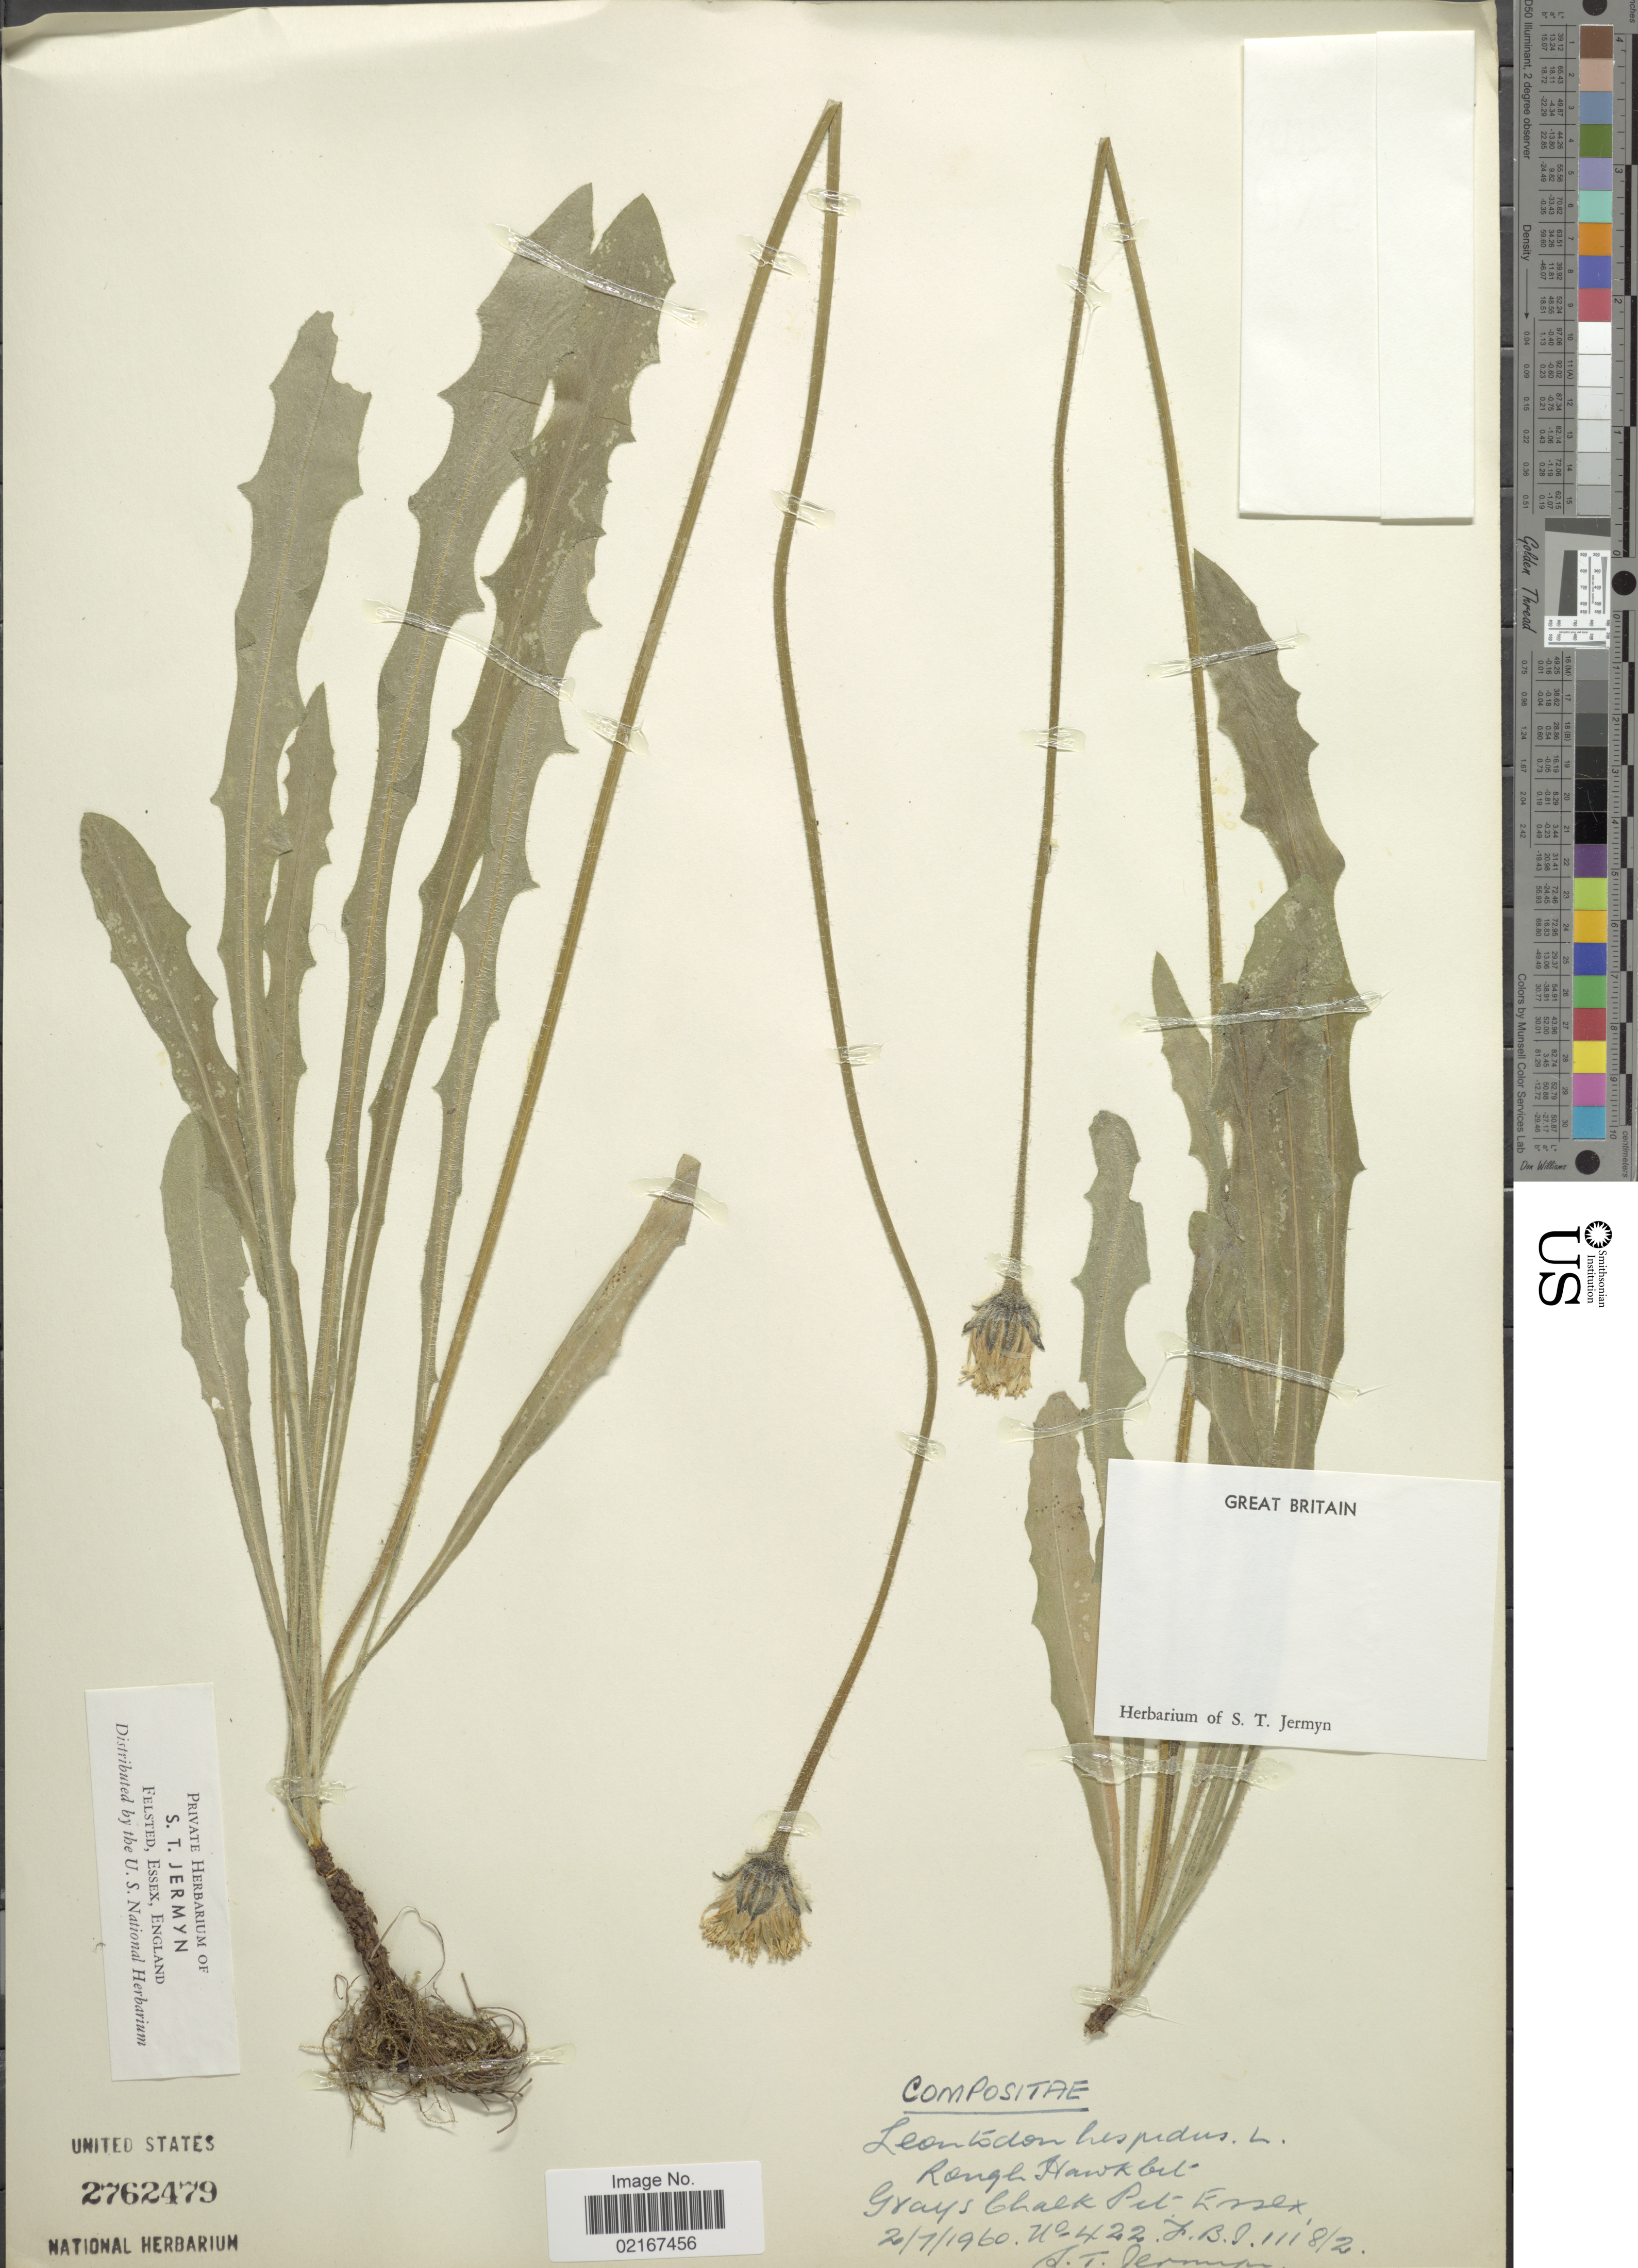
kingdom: Plantae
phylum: Tracheophyta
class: Magnoliopsida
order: Asterales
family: Asteraceae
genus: Leontodon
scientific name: Leontodon hispidus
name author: L.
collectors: S. Jermyn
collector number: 422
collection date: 1960-07-02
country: United Kingdom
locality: Rongl Hawkbit, Grays Chalk Pit, Essex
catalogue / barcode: US 2762479